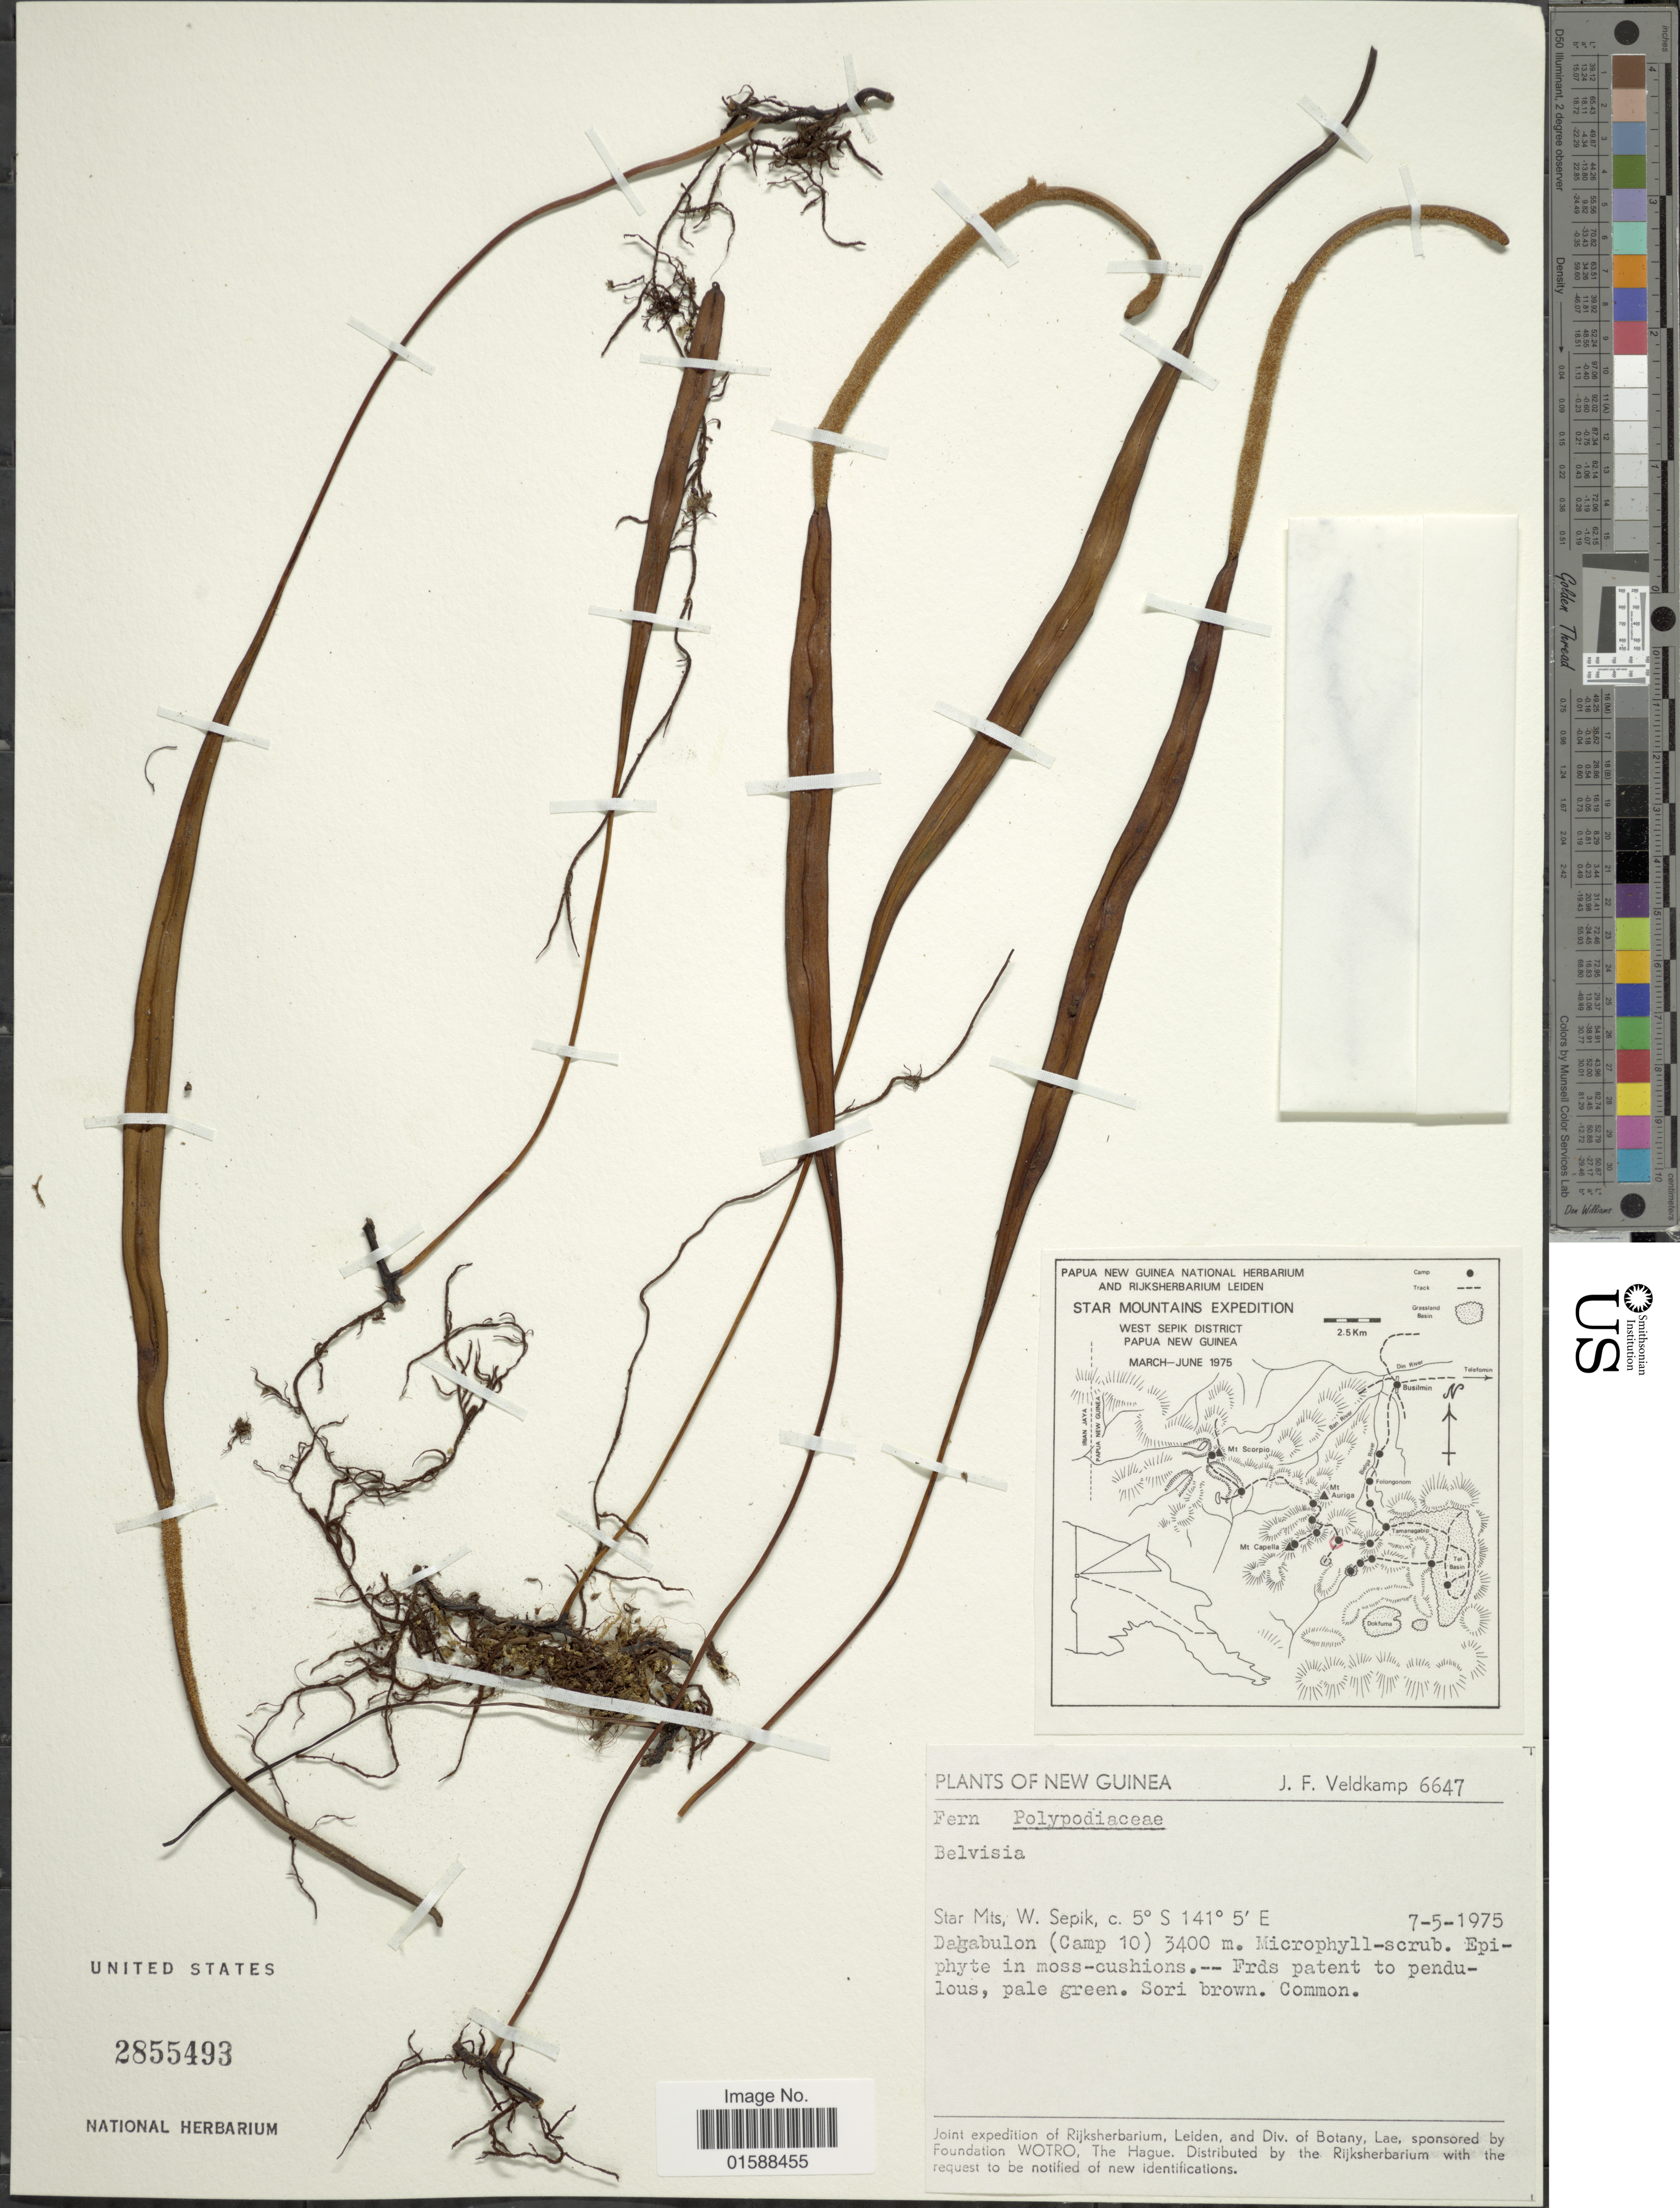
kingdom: Plantae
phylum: Tracheophyta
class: Polypodiopsida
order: Polypodiales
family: Polypodiaceae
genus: Lepisorus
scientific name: Lepisorus sp.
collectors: J. F. Veldkamp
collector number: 6647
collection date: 1975-05-07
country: Papua New Guinea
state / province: Sandaun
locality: New Guinea. Star Mts., W. Sepik. Dagabulon (Camp 10)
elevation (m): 3400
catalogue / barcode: US 2855493